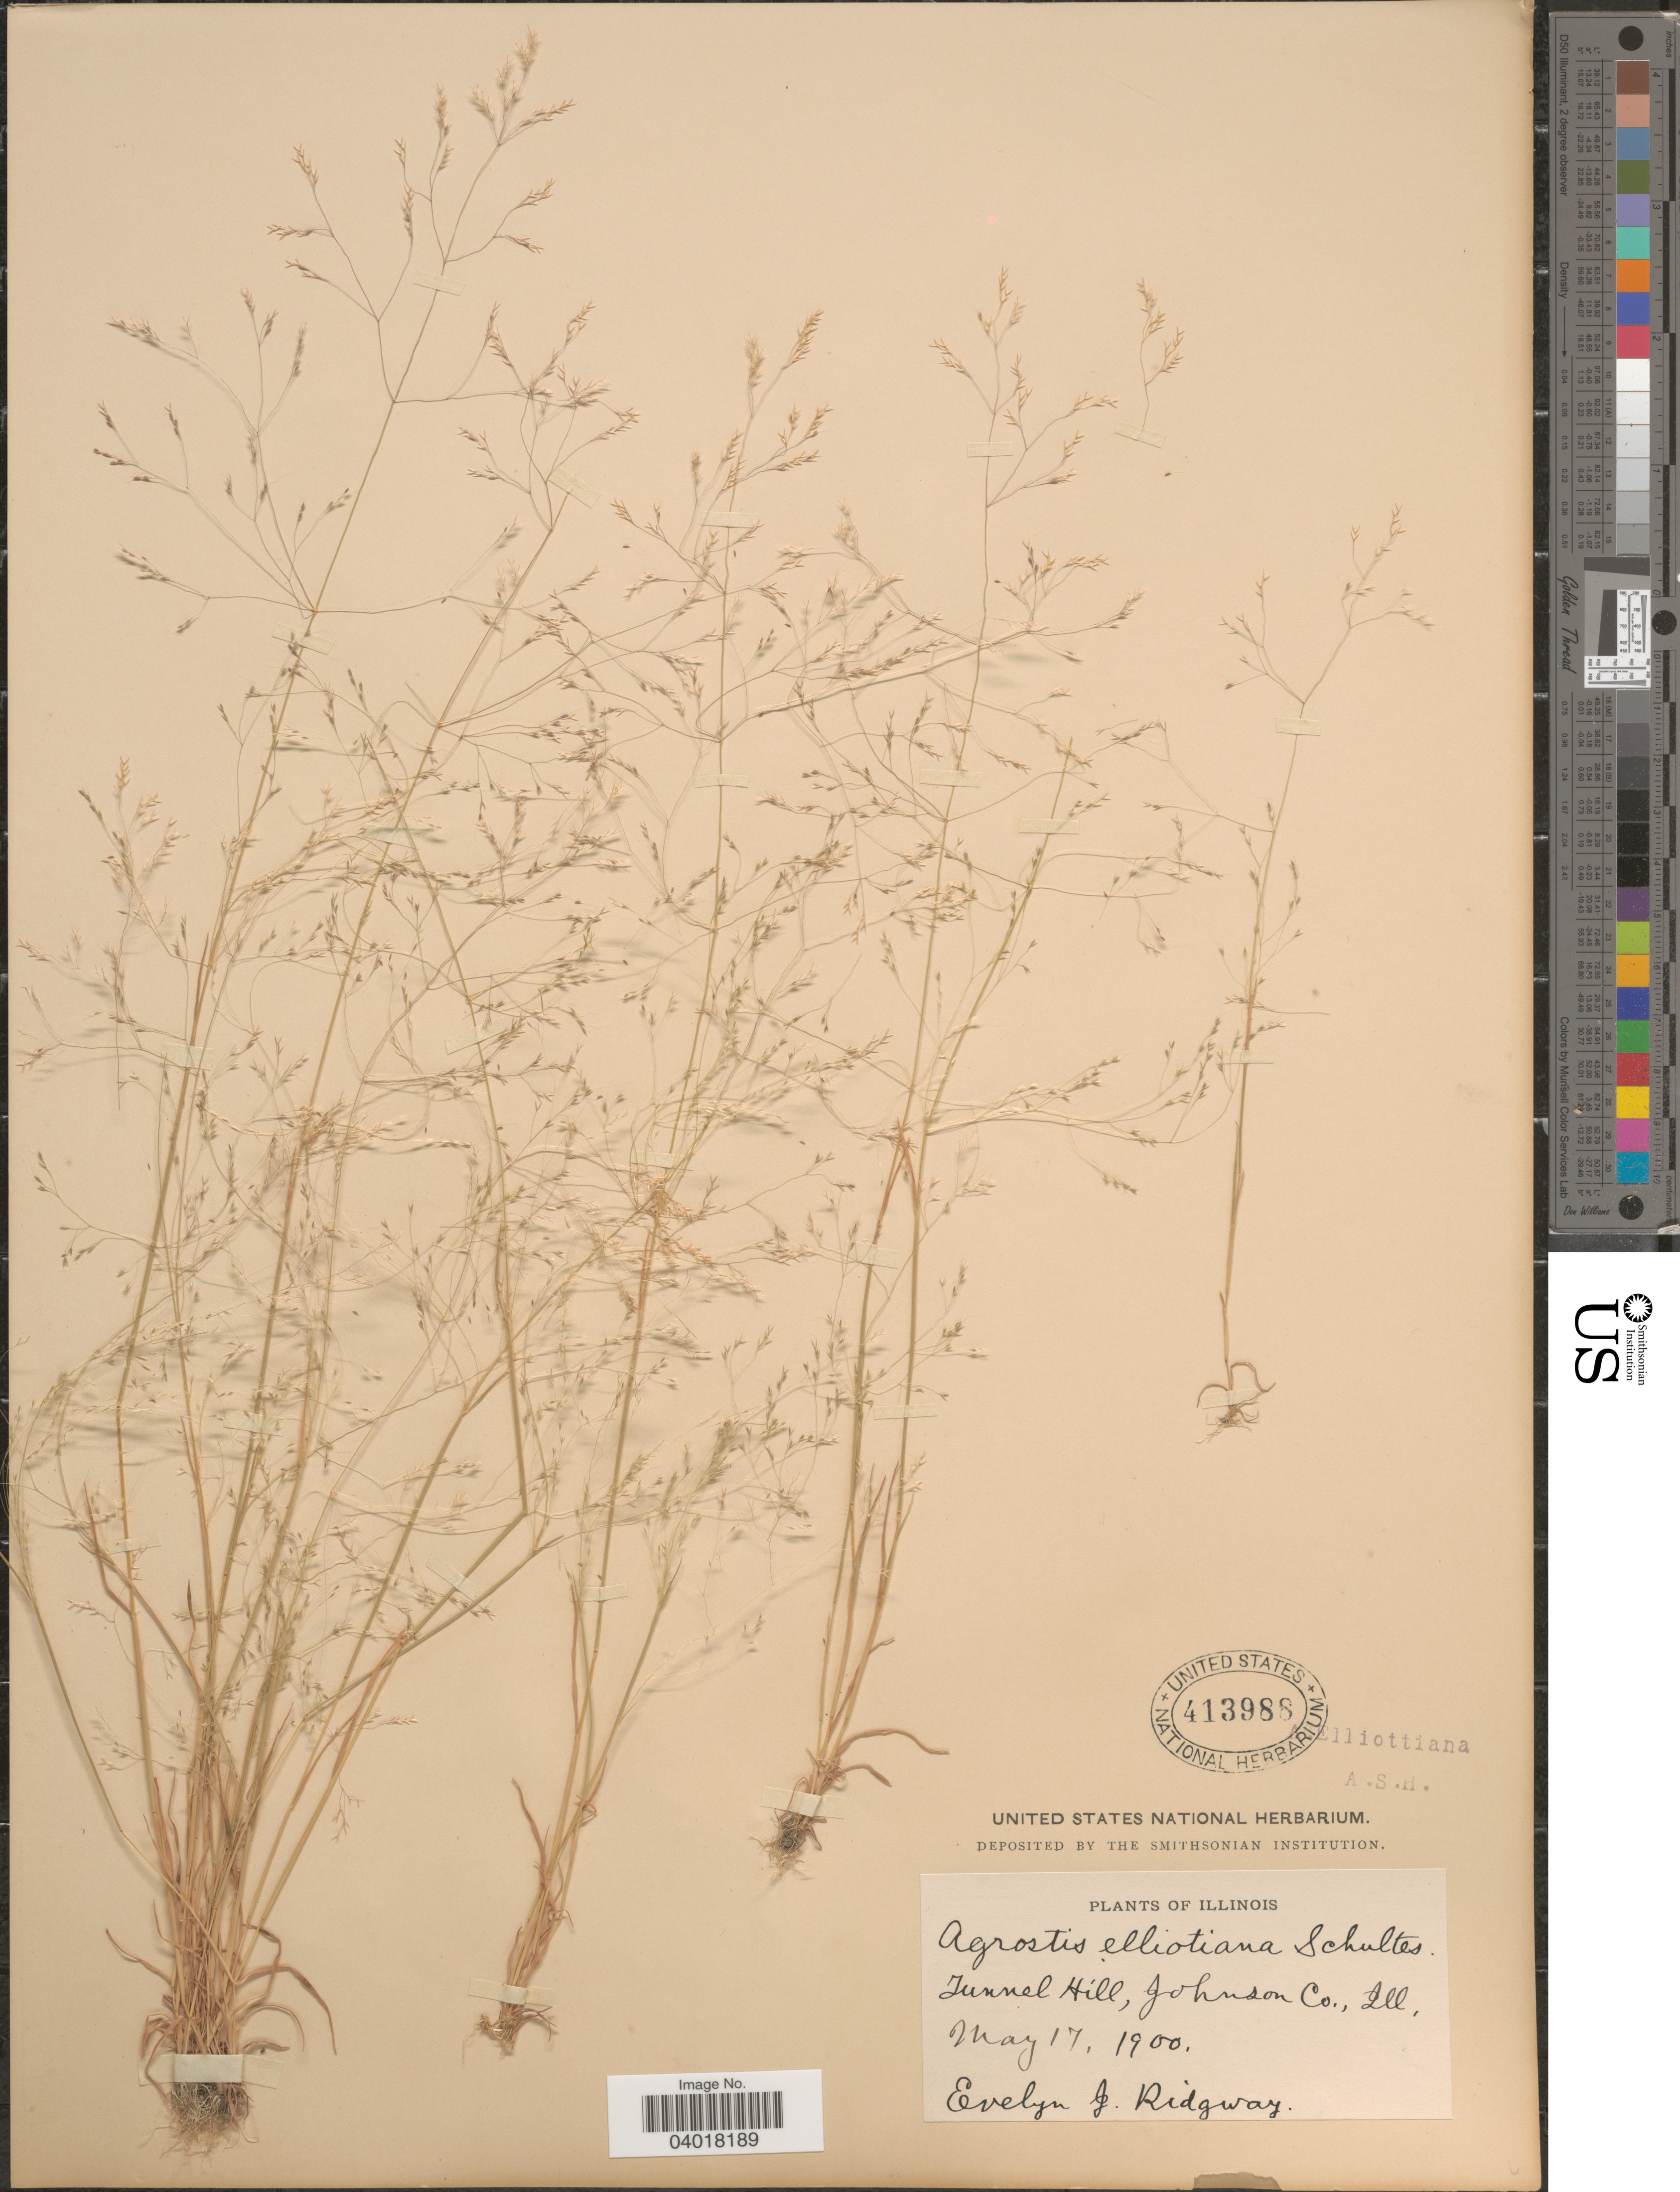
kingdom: Plantae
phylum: Tracheophyta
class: Liliopsida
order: Poales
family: Poaceae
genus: Agrostis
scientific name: Agrostis elliottiana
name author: Schult.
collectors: E. Ridgway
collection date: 1900-05-17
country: United States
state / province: Illinois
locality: Tunnel Hill, Johnson Co.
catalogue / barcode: US 413988